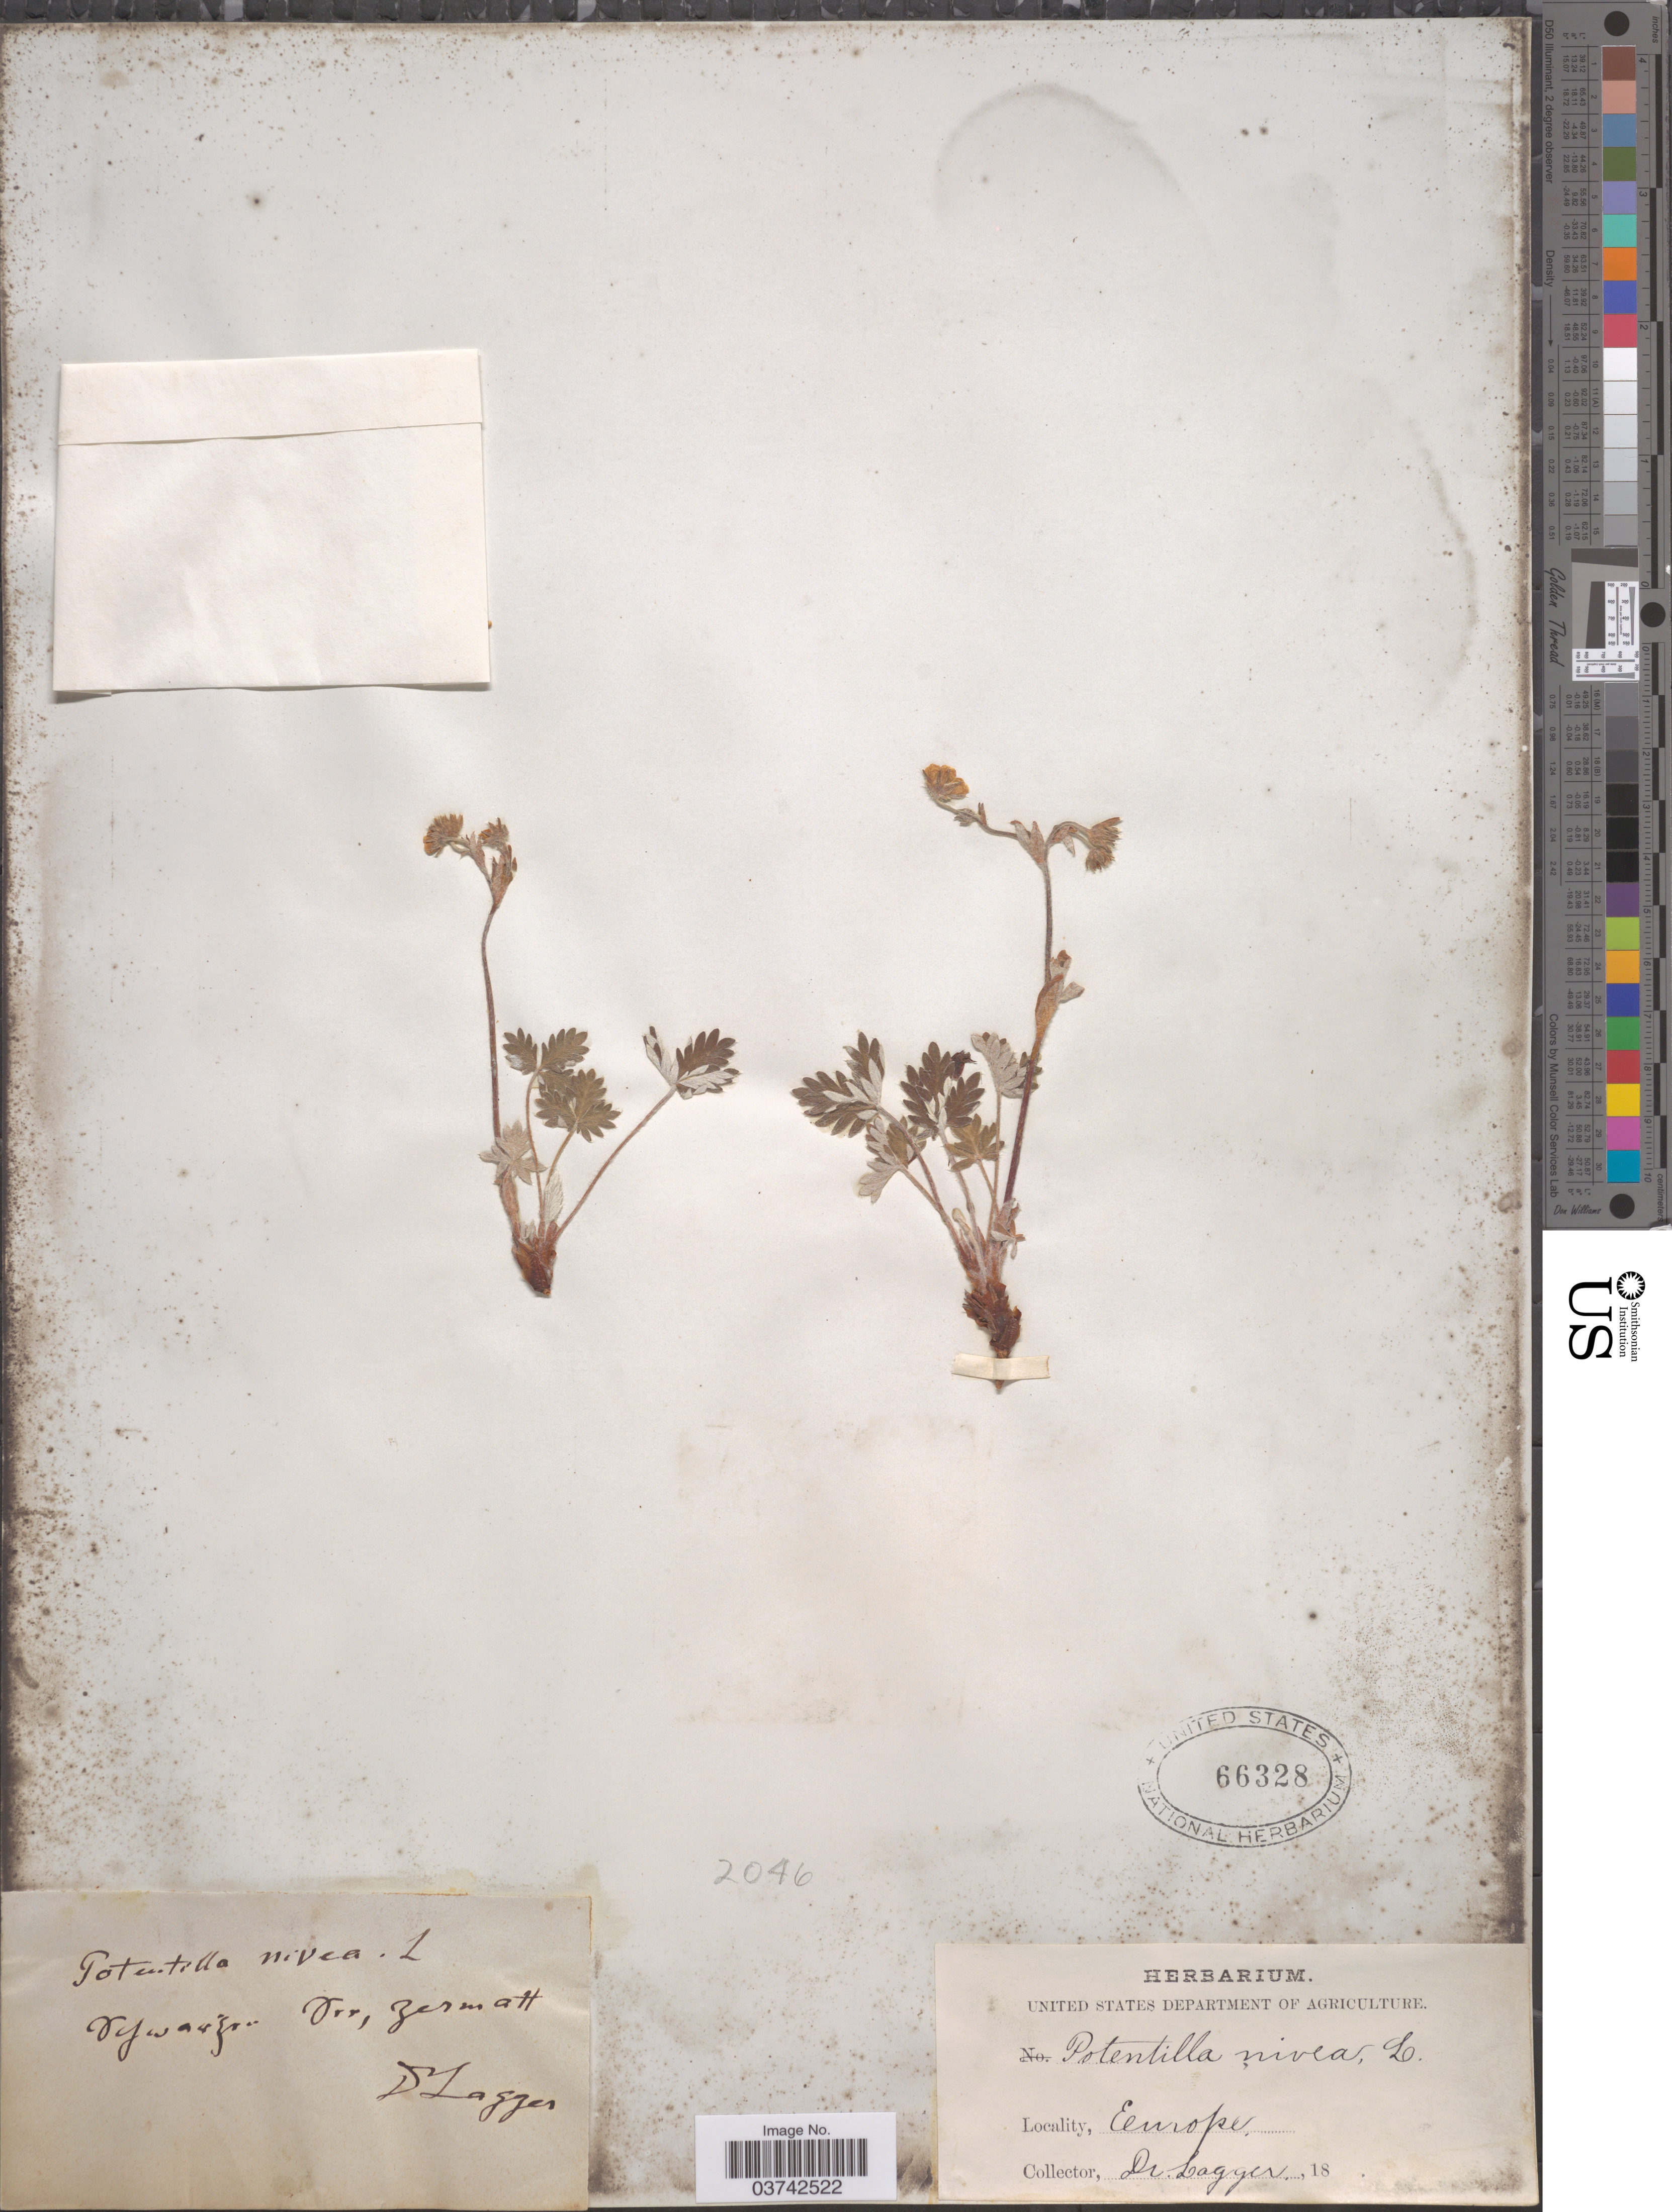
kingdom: Plantae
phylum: Tracheophyta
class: Magnoliopsida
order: Rosales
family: Rosaceae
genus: Potentilla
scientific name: Potentilla nivea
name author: L.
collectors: F. J. Lagger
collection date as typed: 18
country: Switzerland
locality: Europe. [illegible text], Zermatt.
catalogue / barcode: US 66328